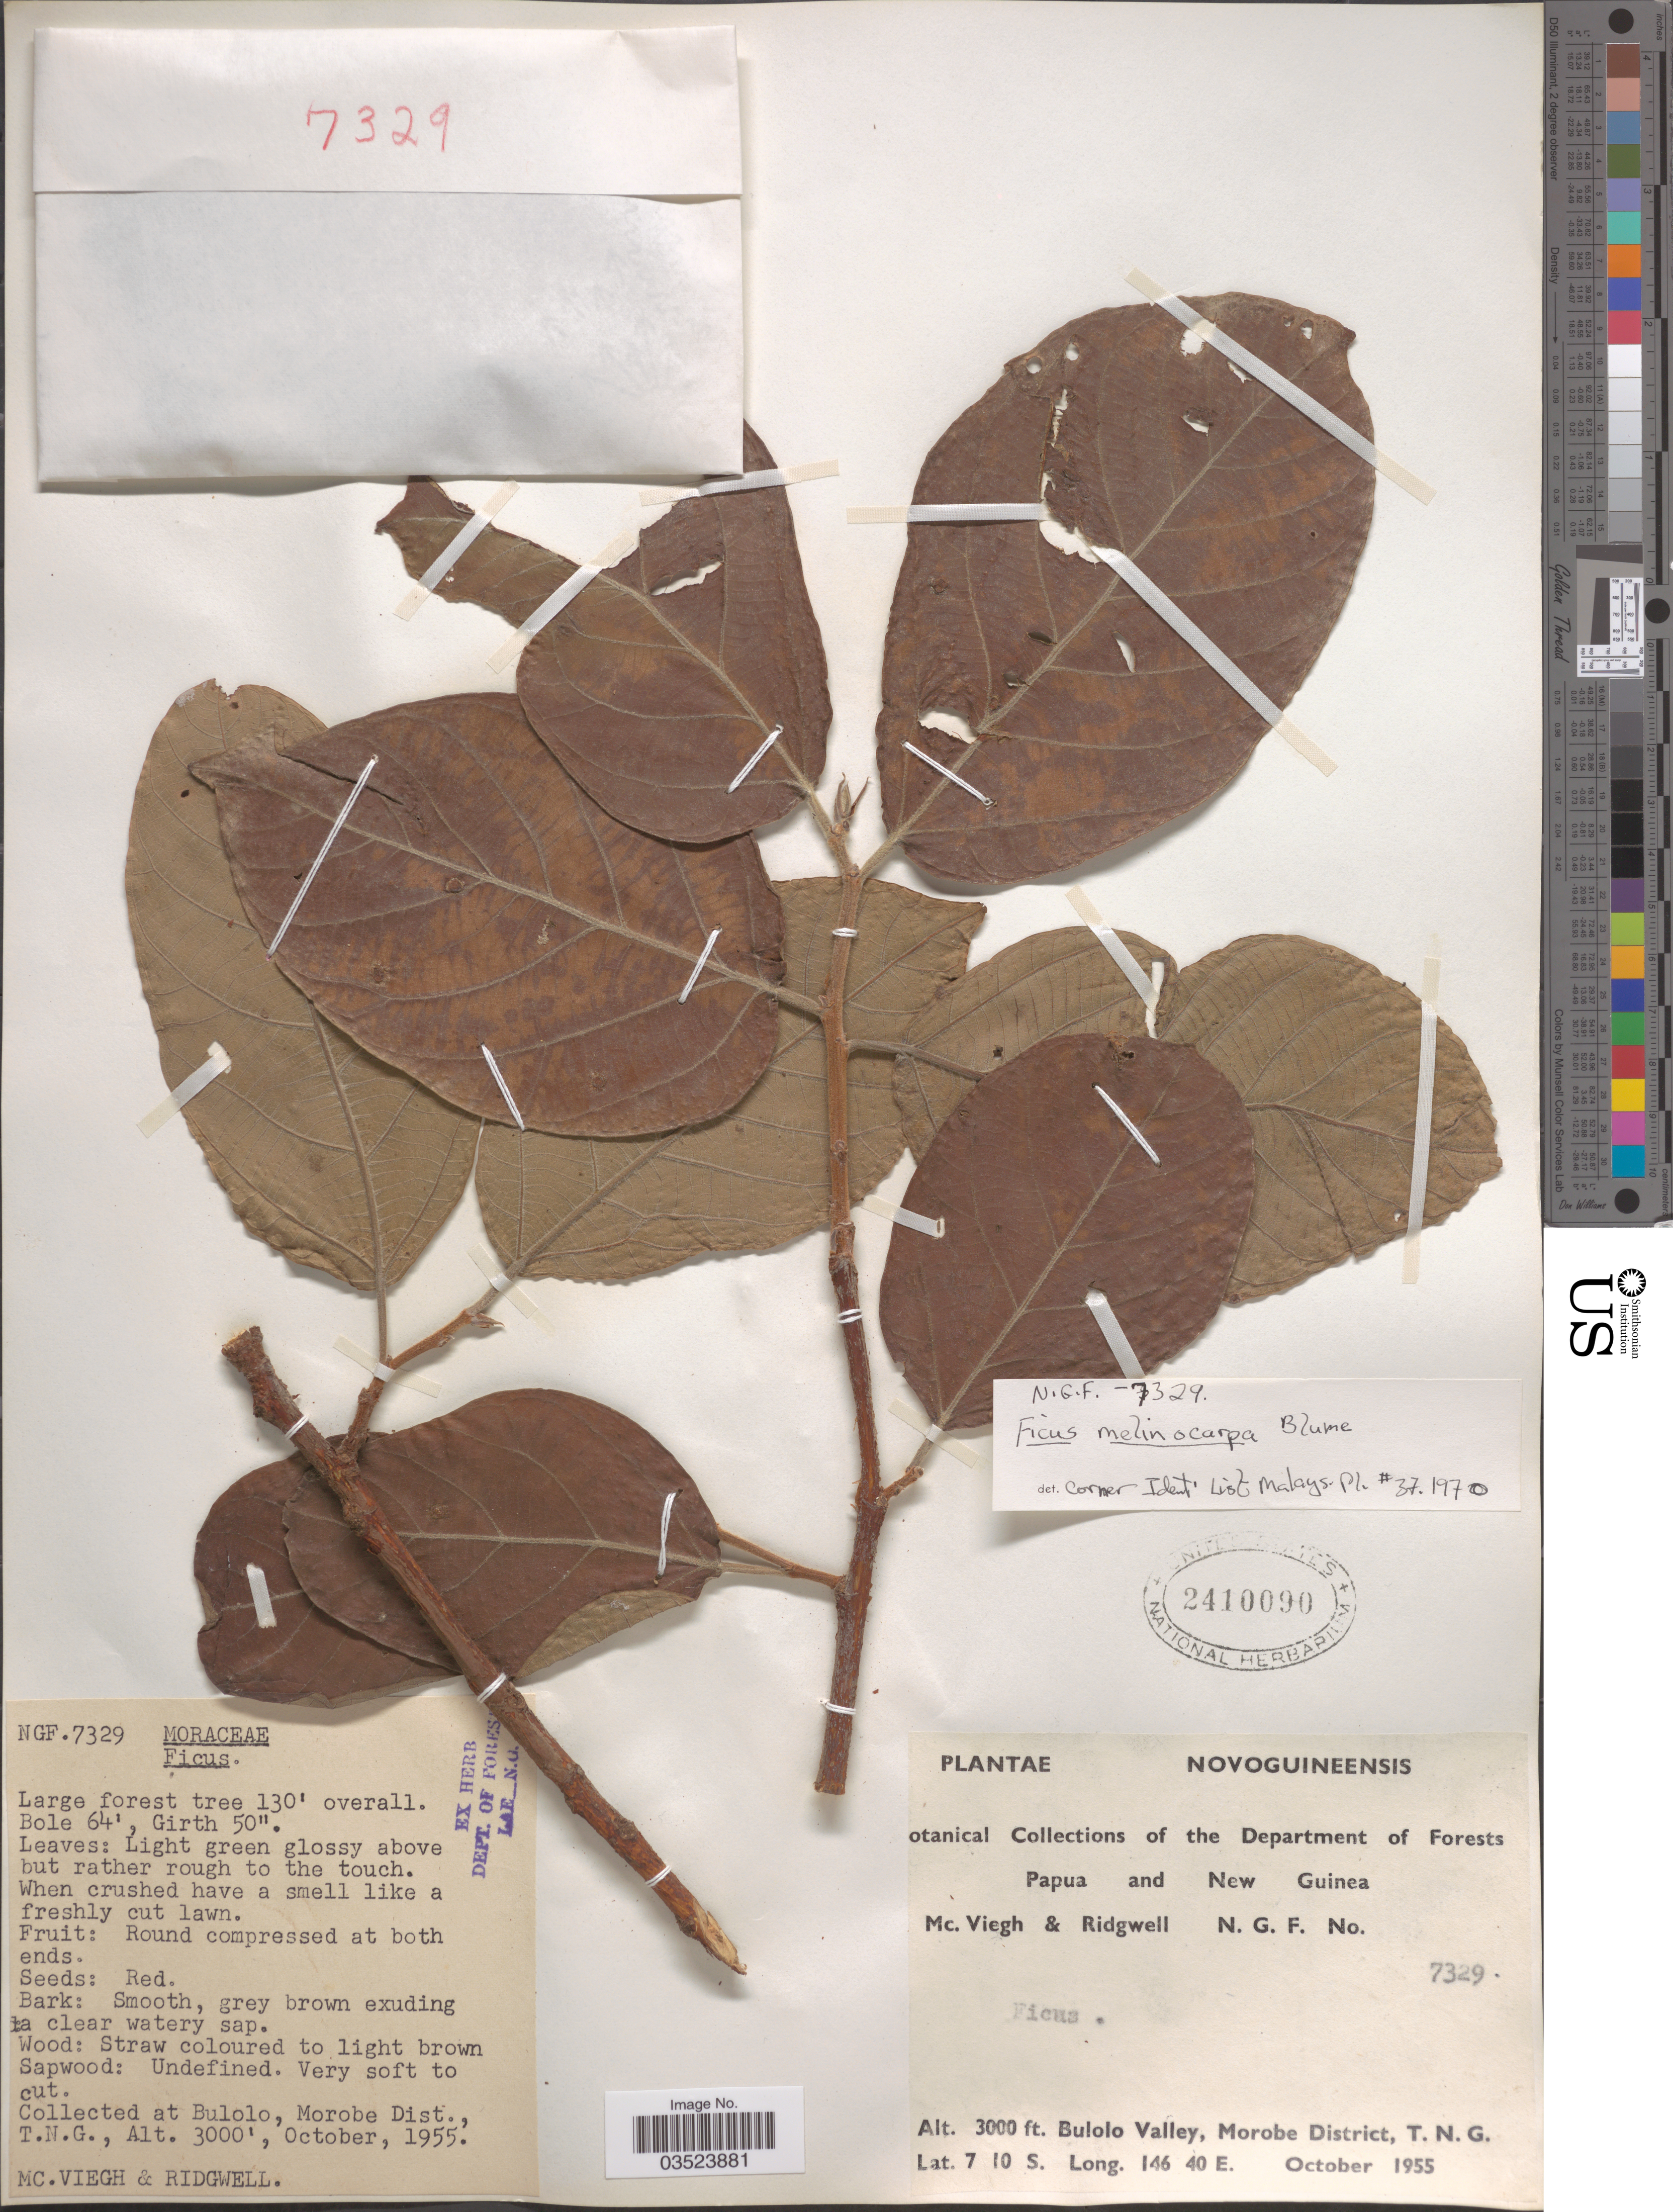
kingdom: Plantae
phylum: Tracheophyta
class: Magnoliopsida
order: Rosales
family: Moraceae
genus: Ficus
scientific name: Ficus melinocarpa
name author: Blume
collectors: McViegh, -- & Ridgwell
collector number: NGF7329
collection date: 1955-10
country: Papua New Guinea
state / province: Morobe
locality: Bulolo Valley, Morobe Dist., T.N.G. Novoguineensis.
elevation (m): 914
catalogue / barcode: US 2410090